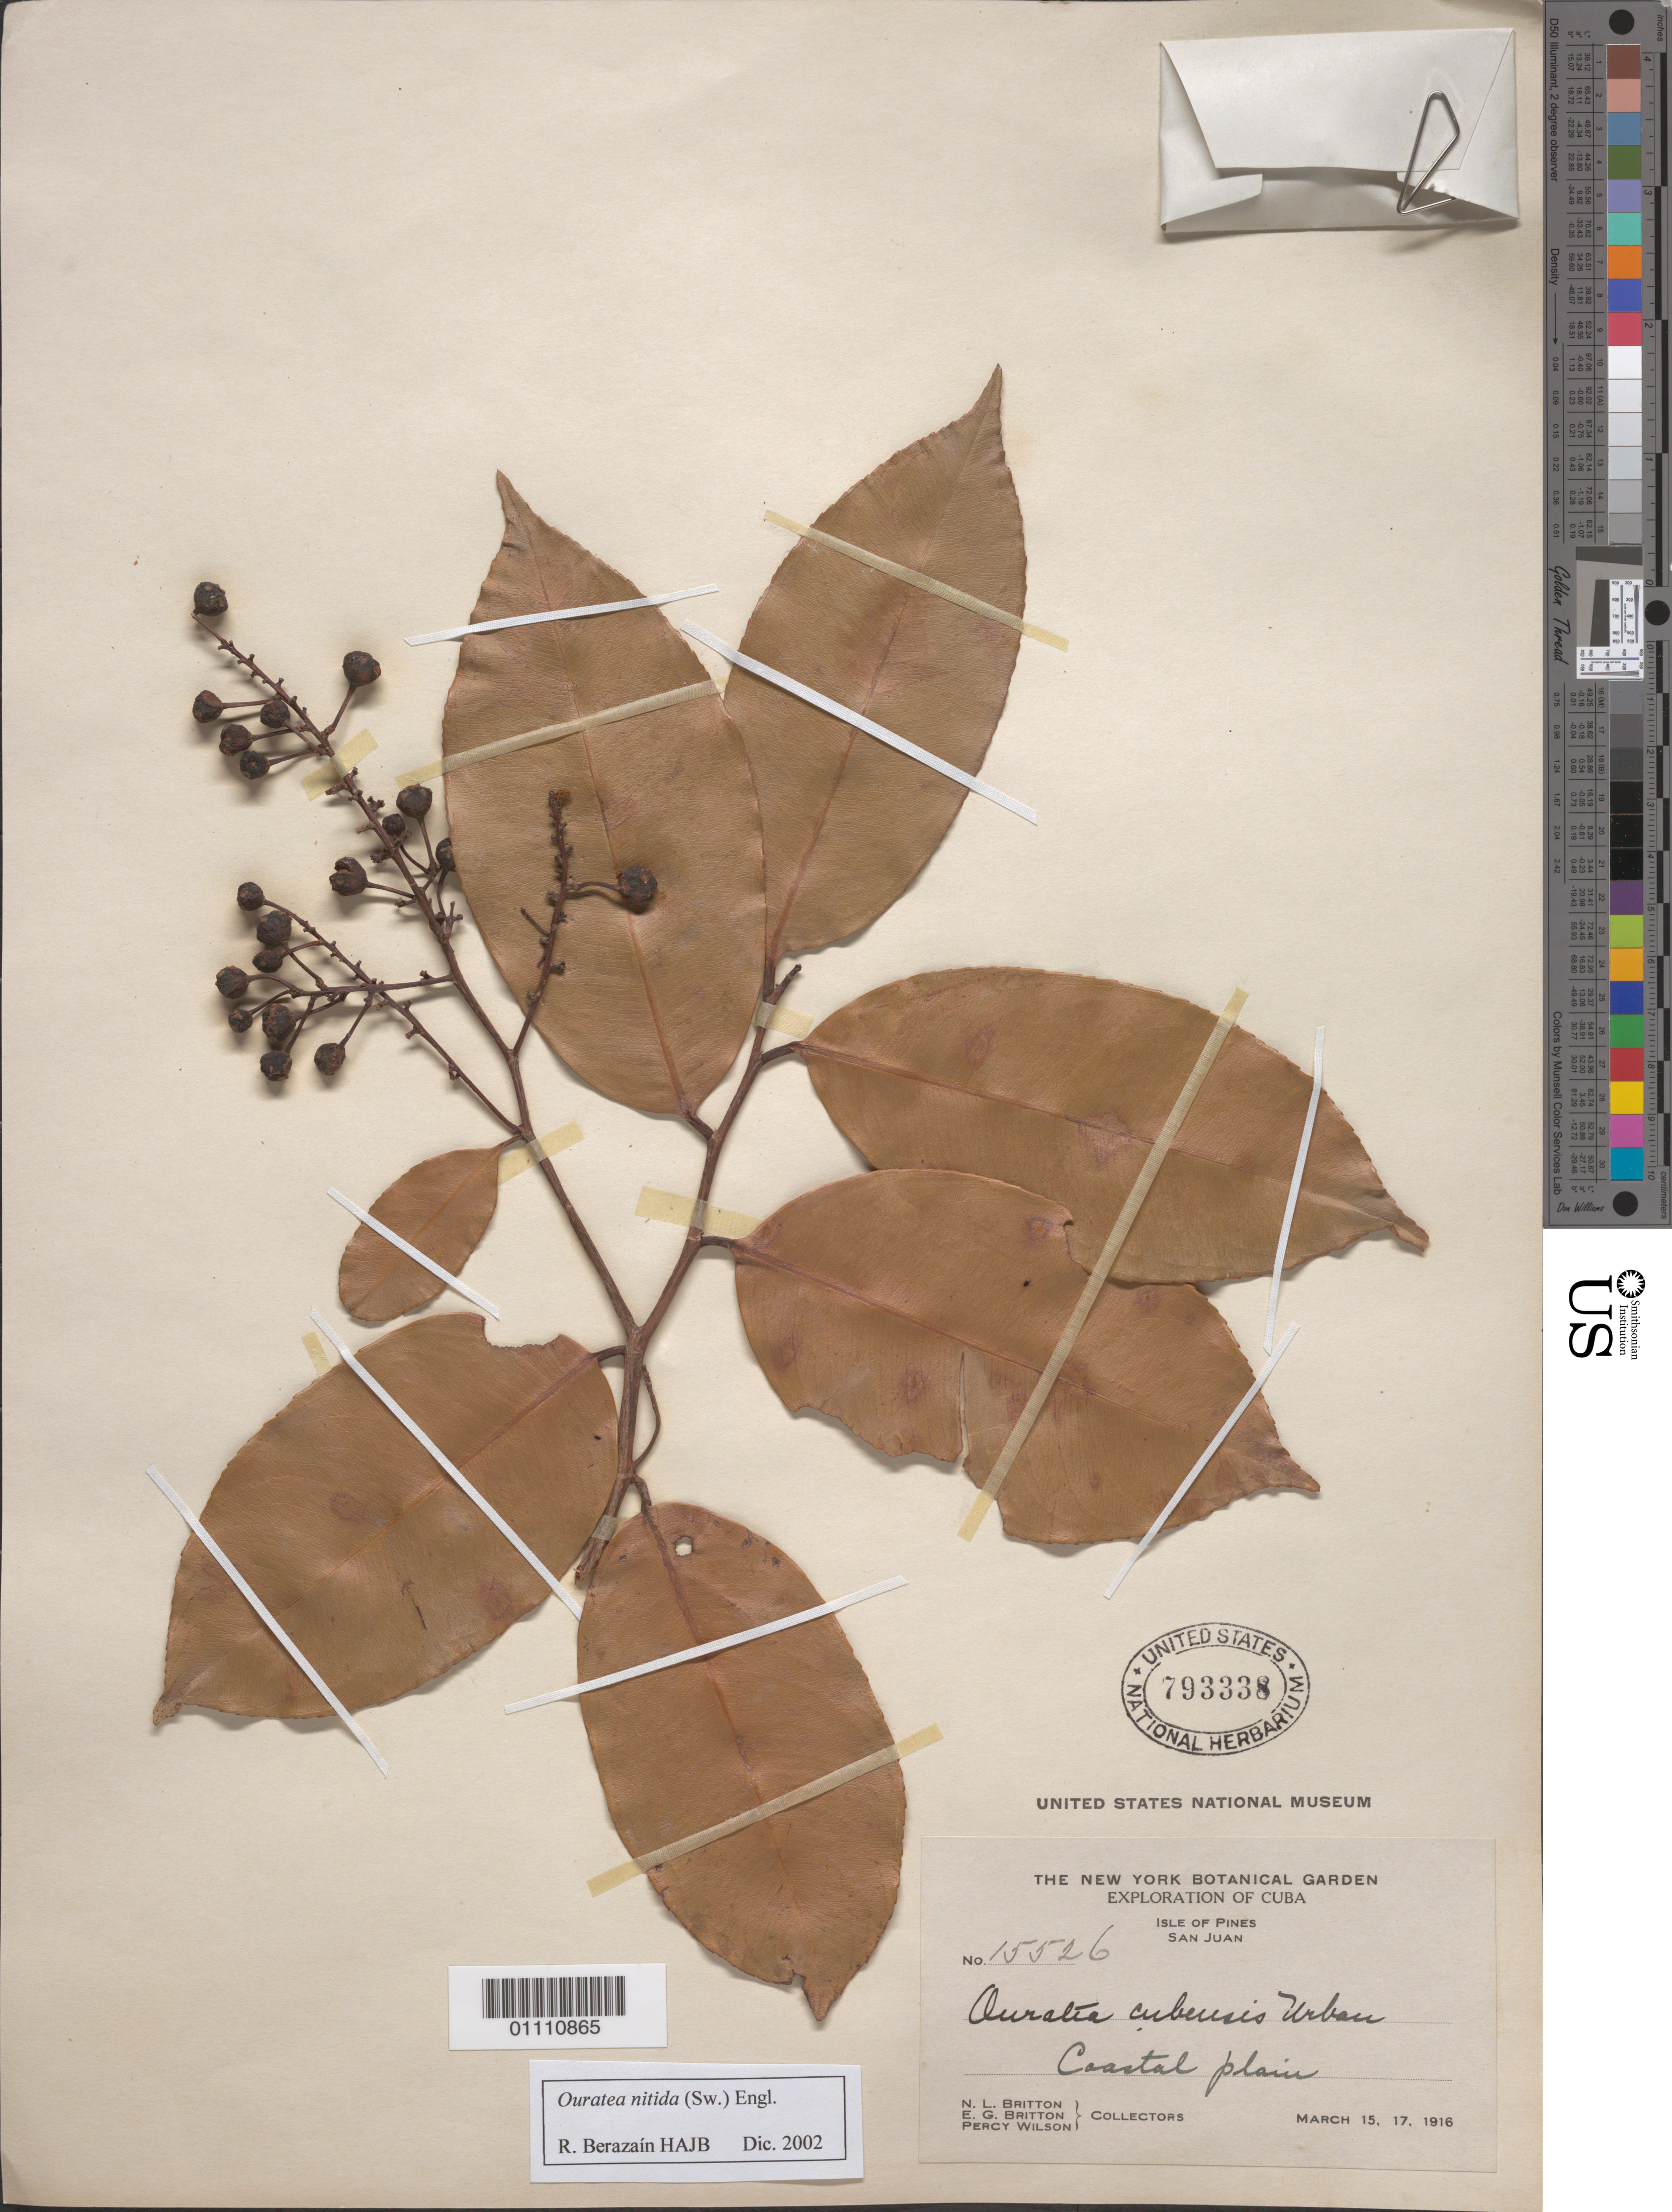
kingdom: Plantae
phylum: Tracheophyta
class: Magnoliopsida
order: Malpighiales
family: Ochnaceae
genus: Ouratea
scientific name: Ouratea nitida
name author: (Sw.) Engl.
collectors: N. Britton, E. G. Britton & P. Wilson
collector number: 15526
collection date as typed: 15 Mar 1916 or 17 Mar 1916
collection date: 1916-03-15 or 1916-03-17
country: Cuba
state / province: Isla de la Juventud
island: Isla de la Juventud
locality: Isle of Pines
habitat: coastal plain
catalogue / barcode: US 793338